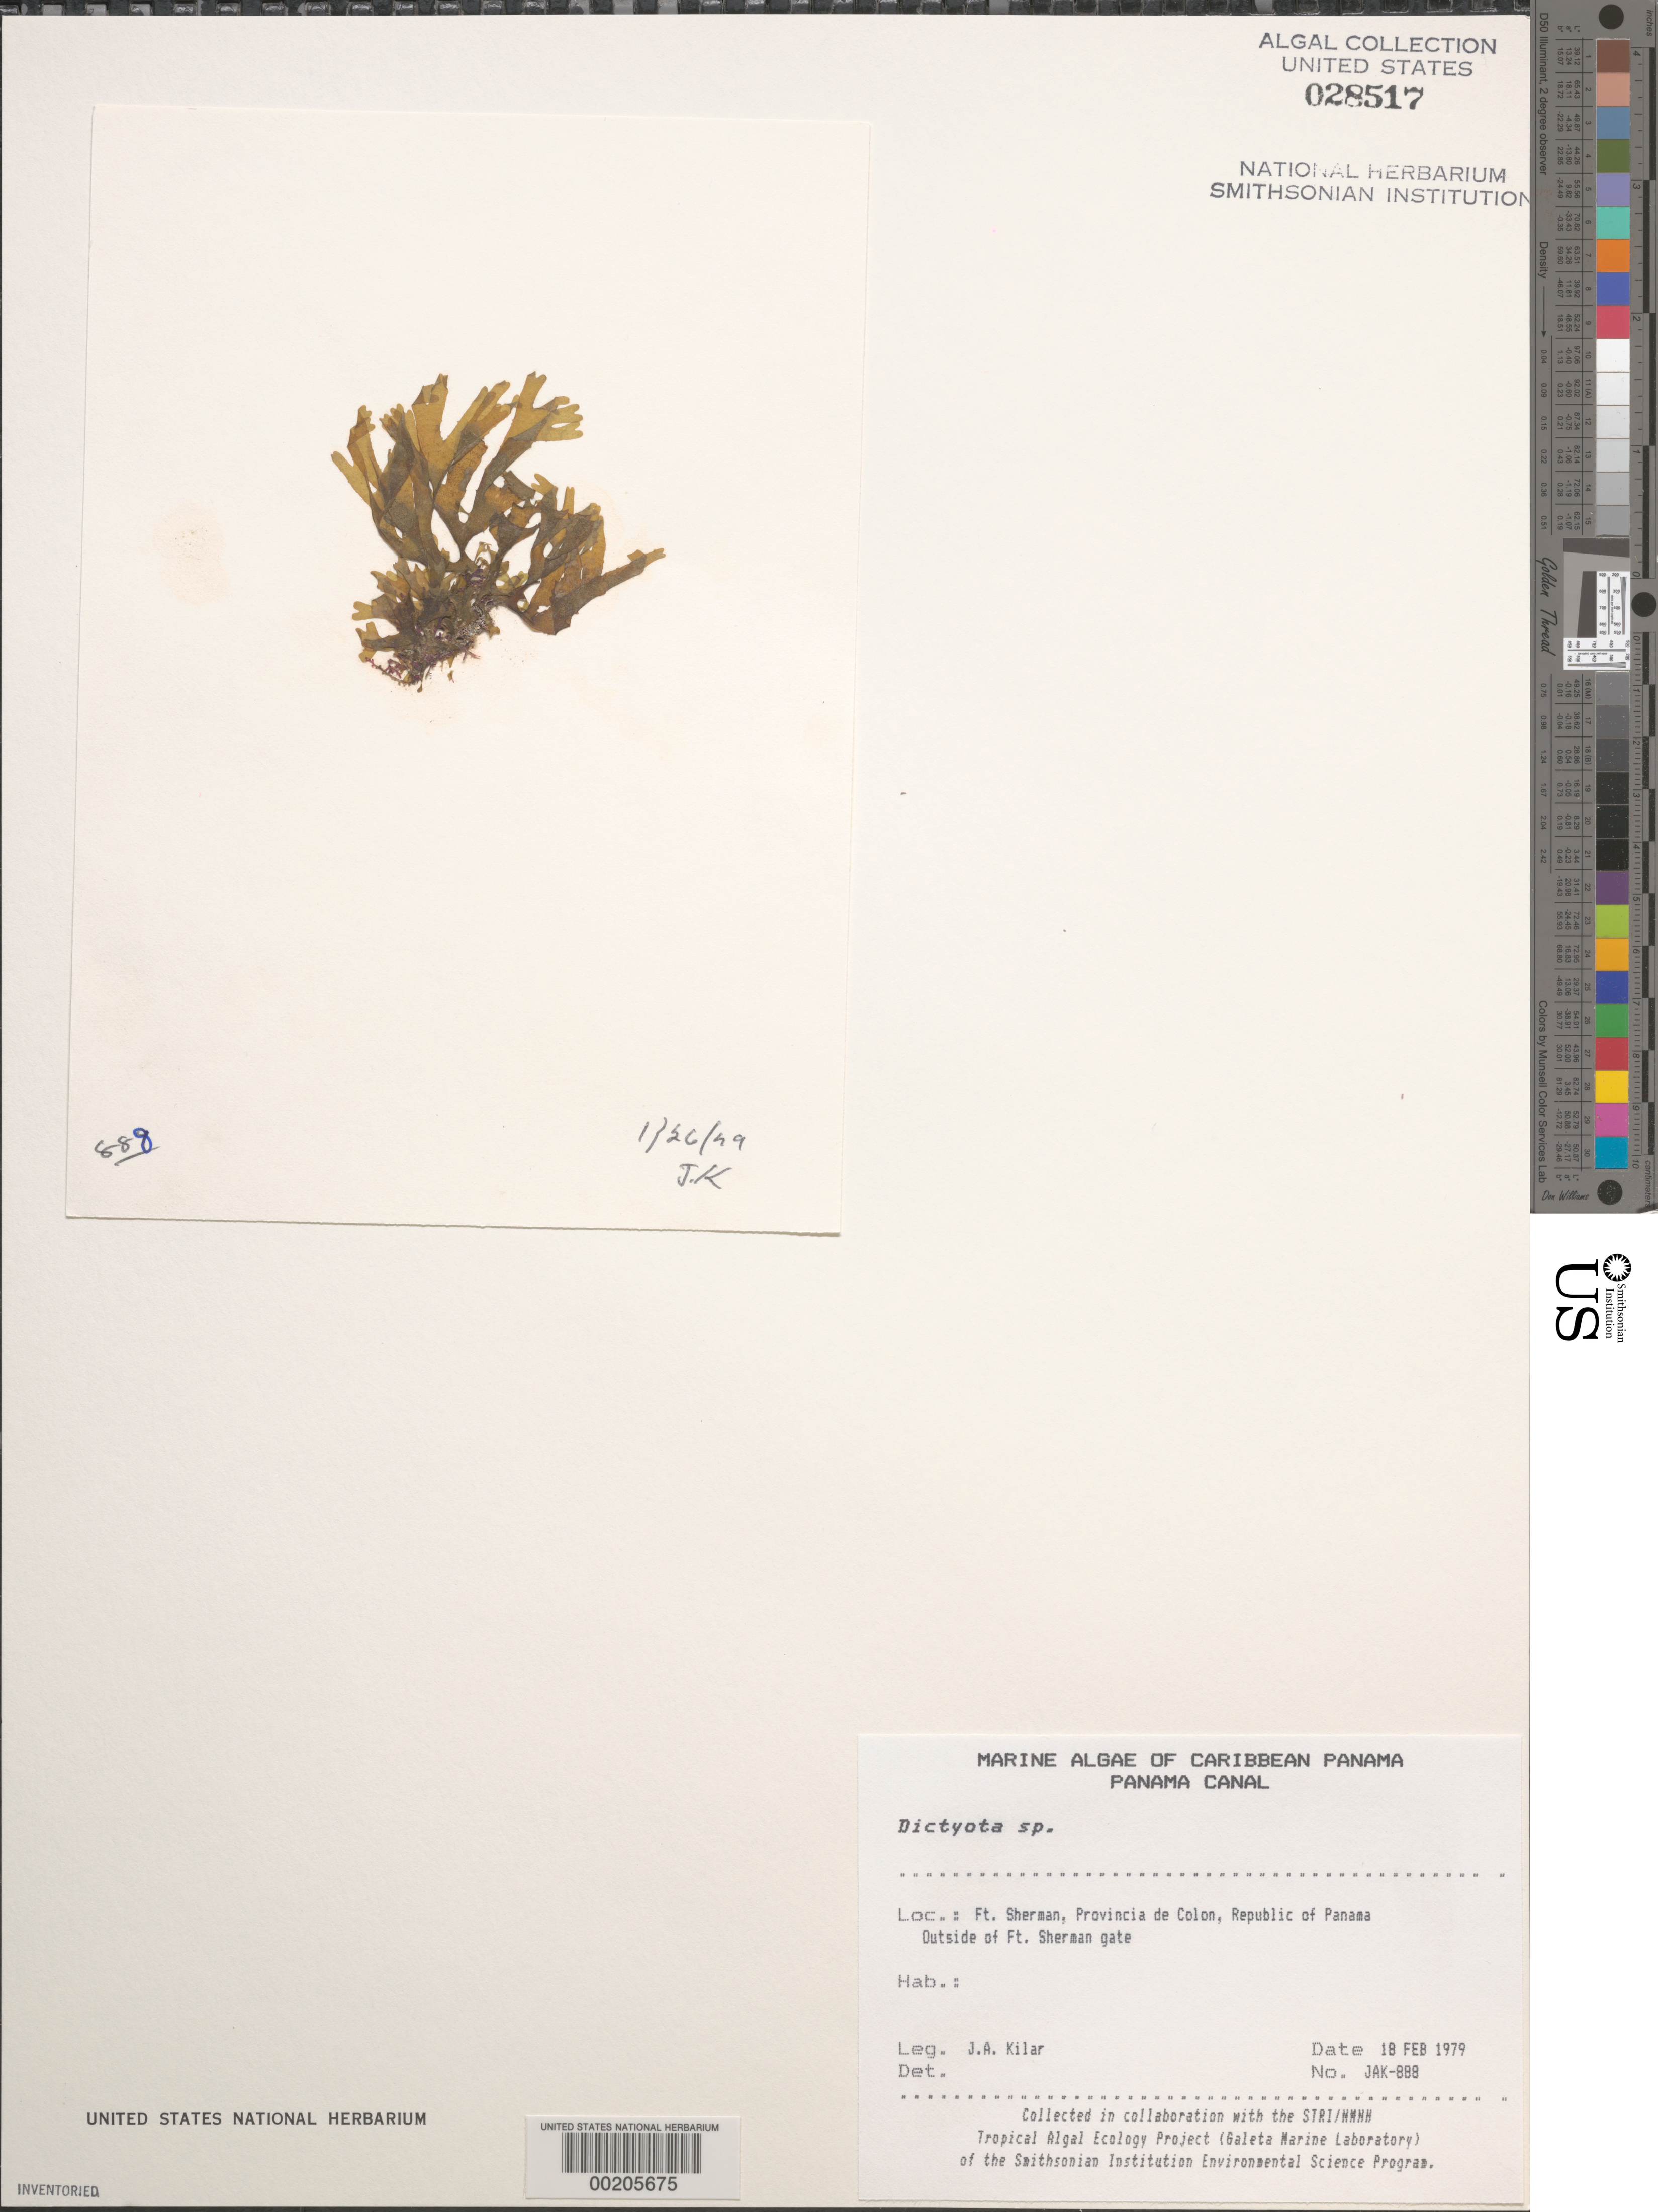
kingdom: Chromista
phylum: Ochrophyta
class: Phaeophyceae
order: Dictyotales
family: Dictyotaceae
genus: Dictyota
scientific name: Dictyota sp.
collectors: J. A. Kilar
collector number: JAK-888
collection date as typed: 18 Feb 1979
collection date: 1979-02-18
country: Panama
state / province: Colón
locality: Fort Sherman, Panama Canal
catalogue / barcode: US 28517